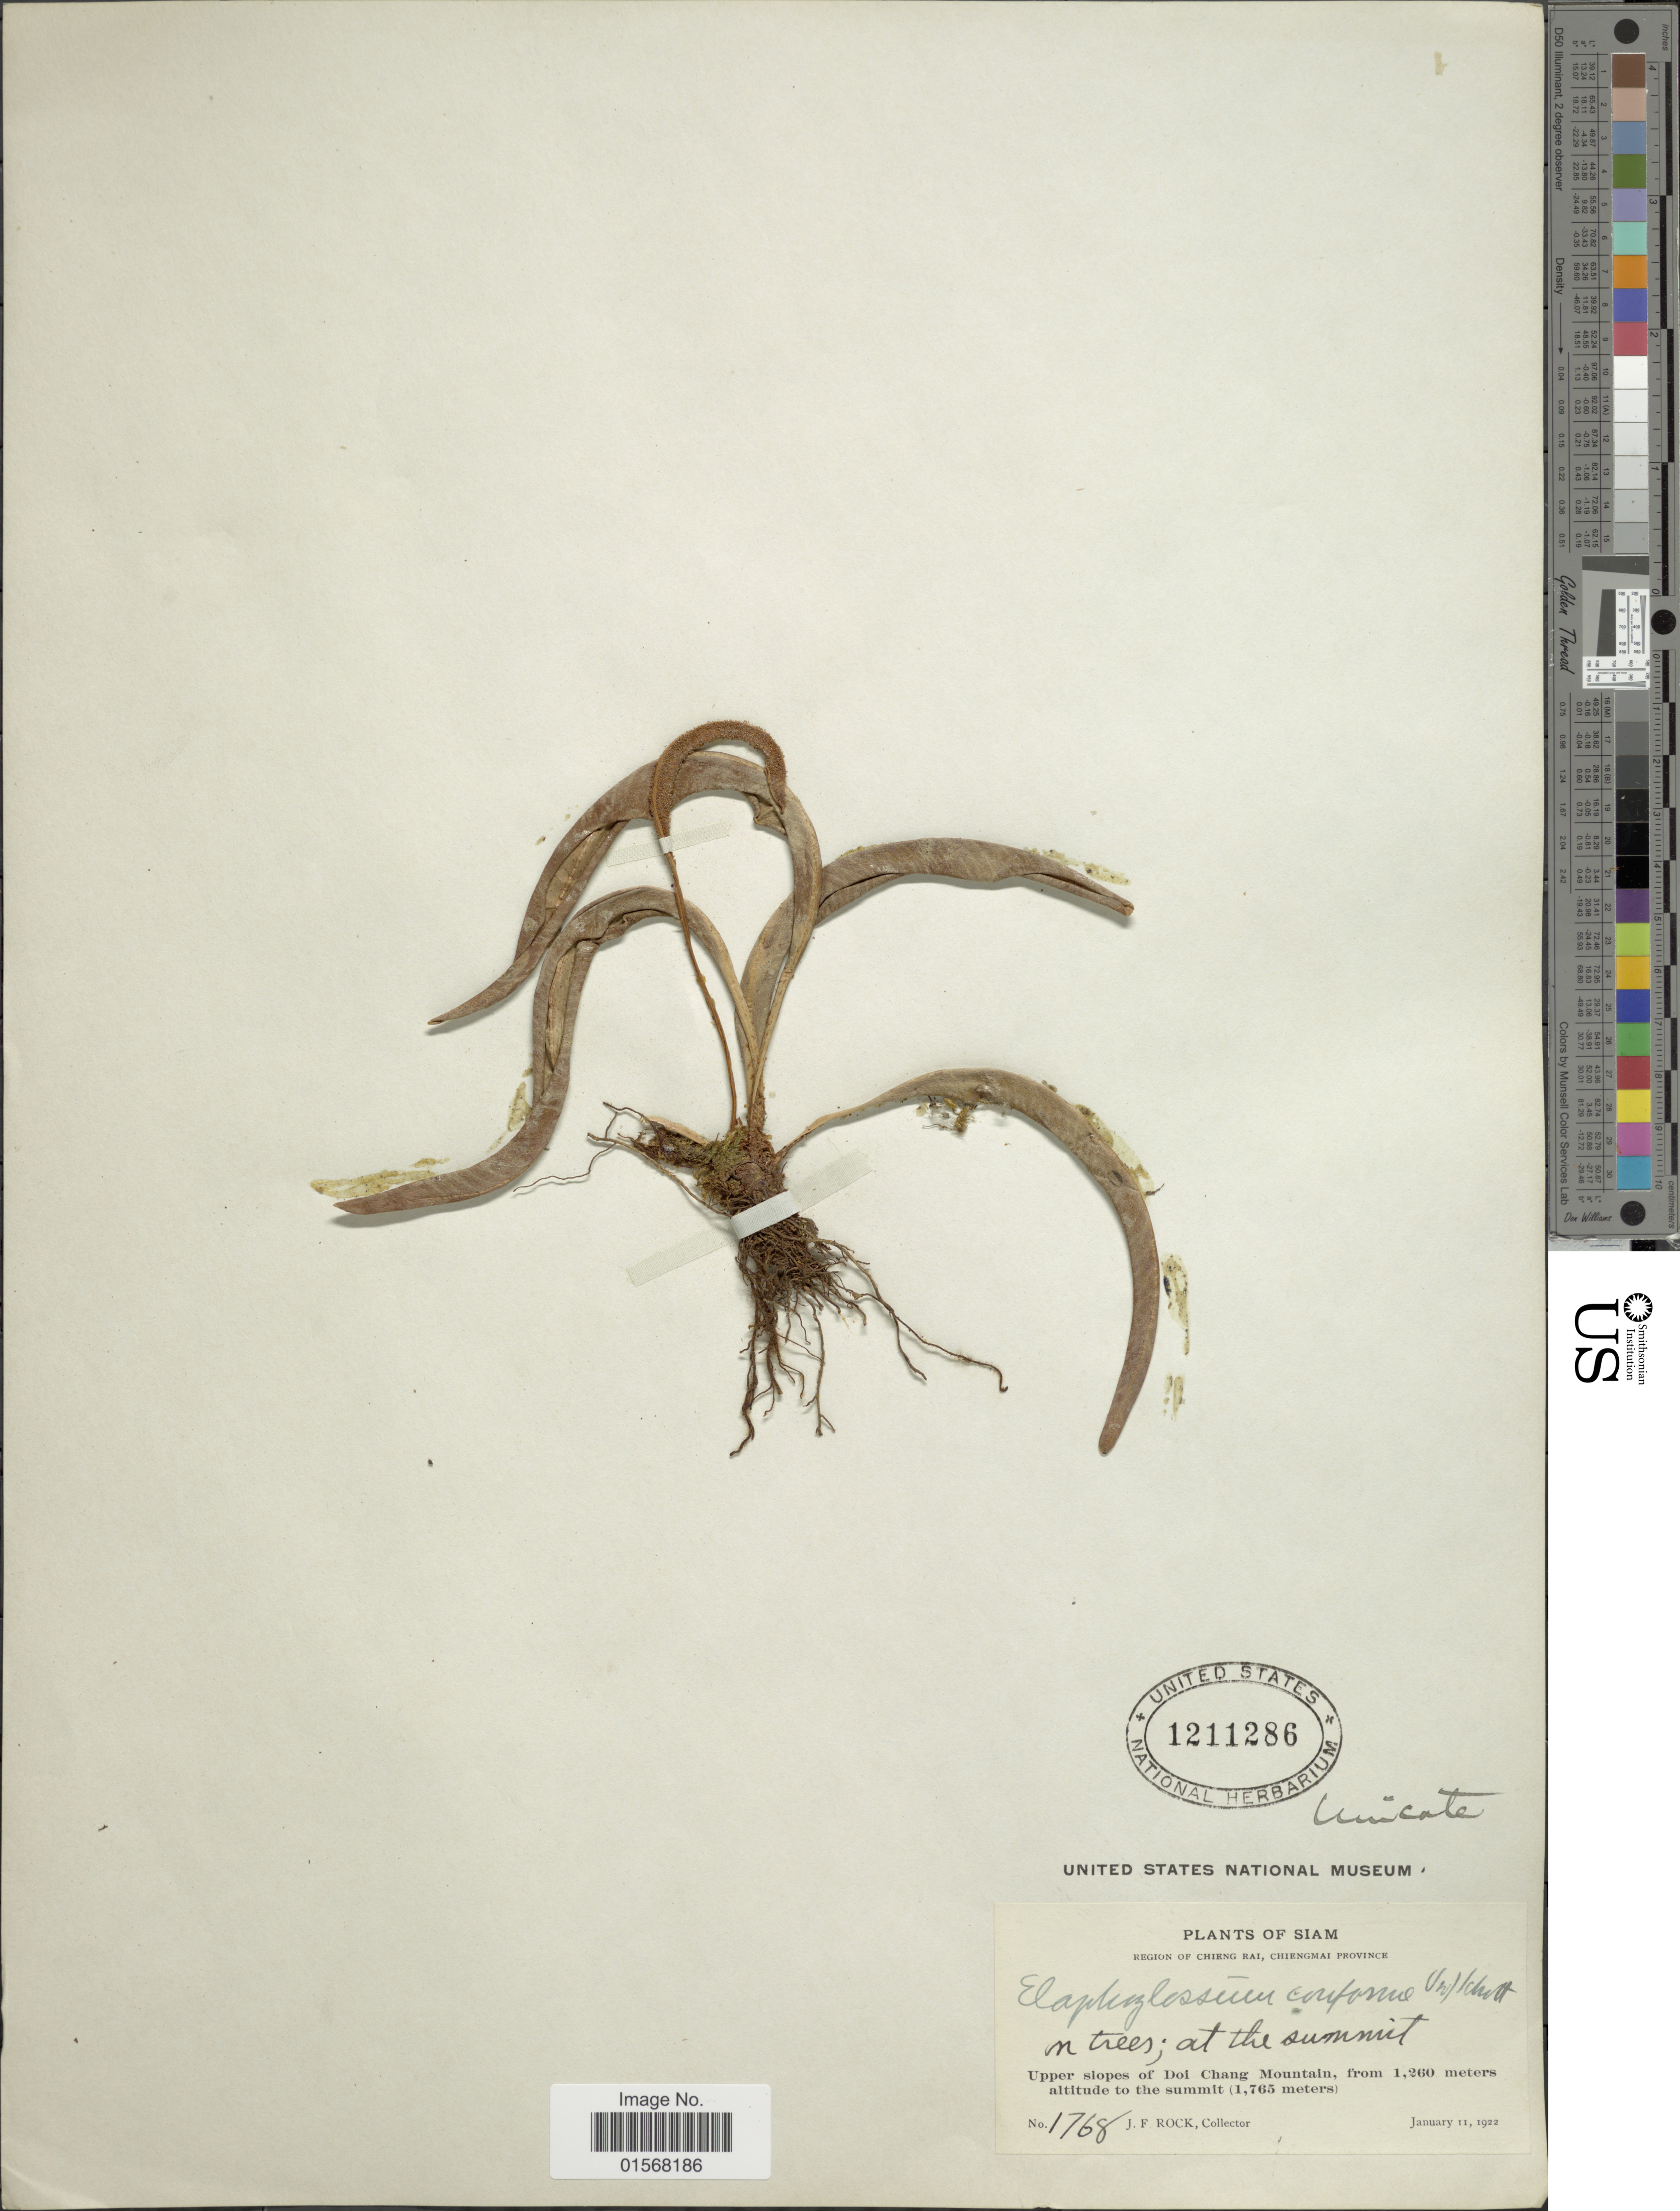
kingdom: Plantae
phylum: Tracheophyta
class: Polypodiopsida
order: Polypodiales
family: Dryopteridaceae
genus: Elaphoglossum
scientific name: Elaphoglossum sp.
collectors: J. Rock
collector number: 1768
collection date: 1922-01-11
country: Thailand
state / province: Chiang Mai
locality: Siam, Region of Chieng Rai, Chiengmai Province, upper slopes of Doi Chang Mountain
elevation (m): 1260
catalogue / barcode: US 1211286